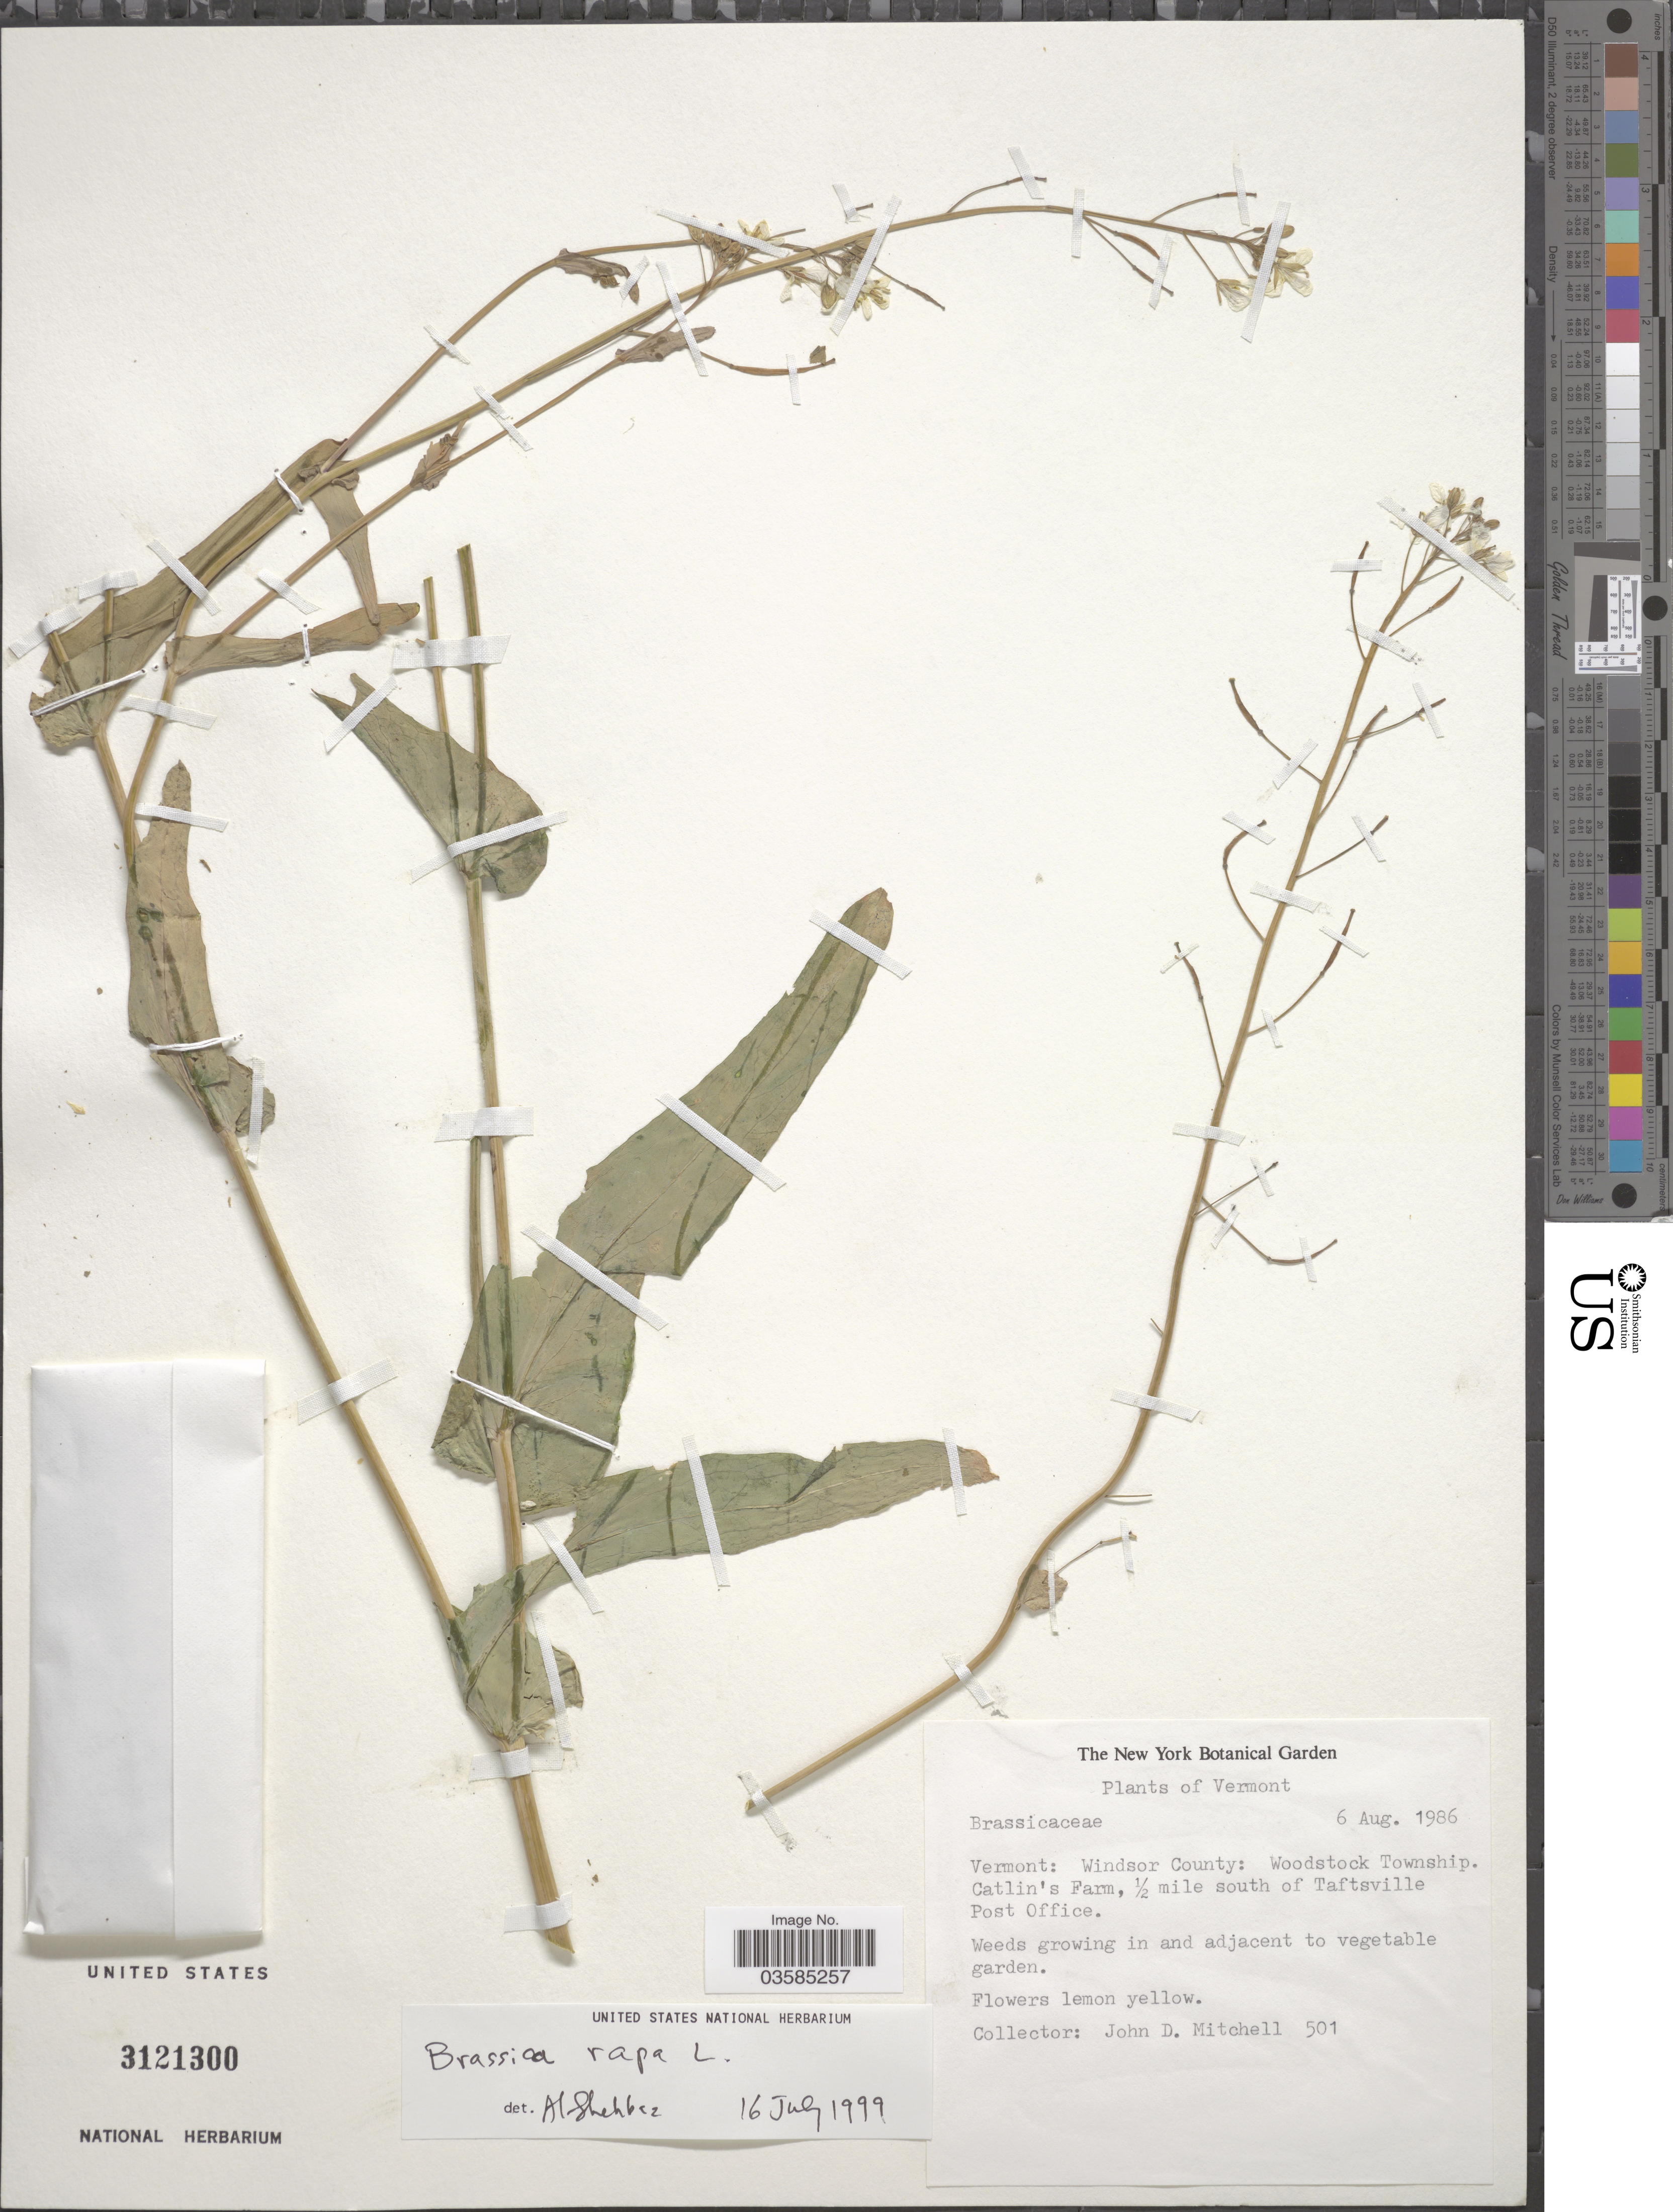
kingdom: Plantae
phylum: Tracheophyta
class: Magnoliopsida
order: Brassicales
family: Brassicaceae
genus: Brassica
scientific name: Brassica rapa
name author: L.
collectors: J. D. Mitchell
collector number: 501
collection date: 1986-08-06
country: United States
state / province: Vermont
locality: Windsor County: Woodstock Township. Gatlin's Farm, 1/2 mile south of Taftsville Post Office.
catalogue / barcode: US 3121300